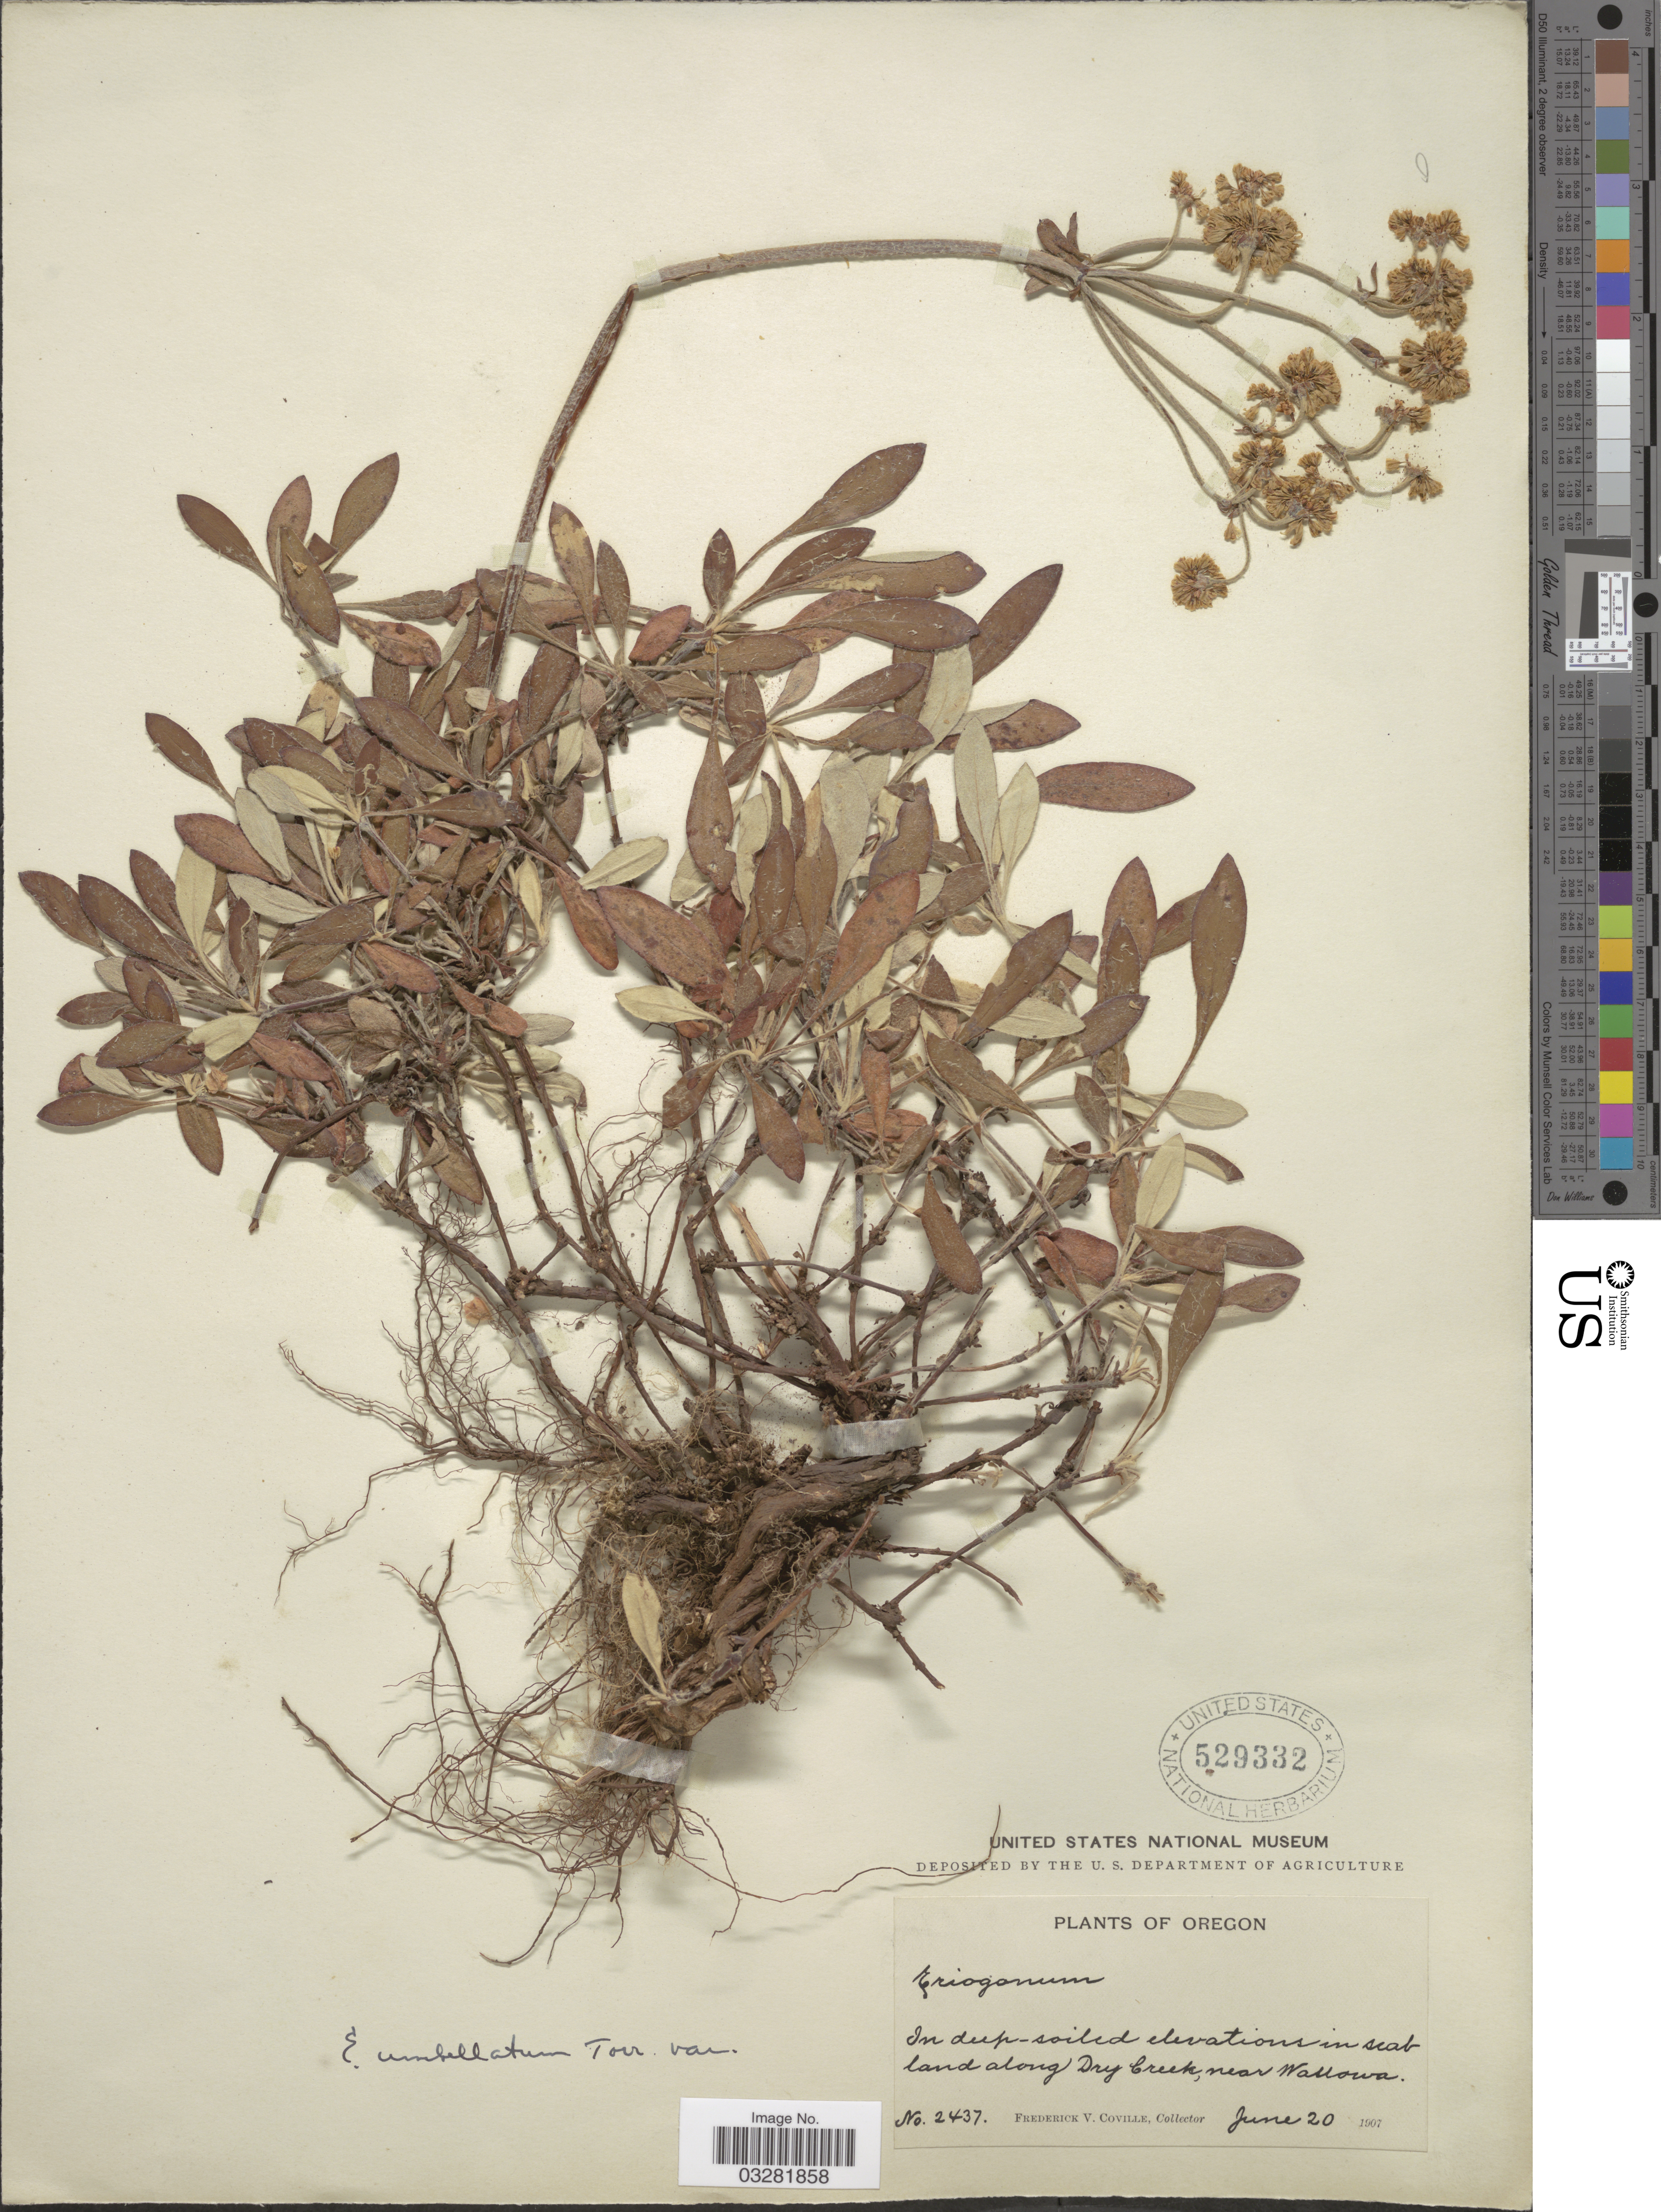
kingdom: Plantae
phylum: Tracheophyta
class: Magnoliopsida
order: Caryophyllales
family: Polygonaceae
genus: Eriogonum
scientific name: Eriogonum umbellatum var. subalpinum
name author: M.E. Jones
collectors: F. V. Coville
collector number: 2437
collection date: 1907-06-20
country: United States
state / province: Oregon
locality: In scab land along Dry Creek, near Wallowa.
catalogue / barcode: US 529332